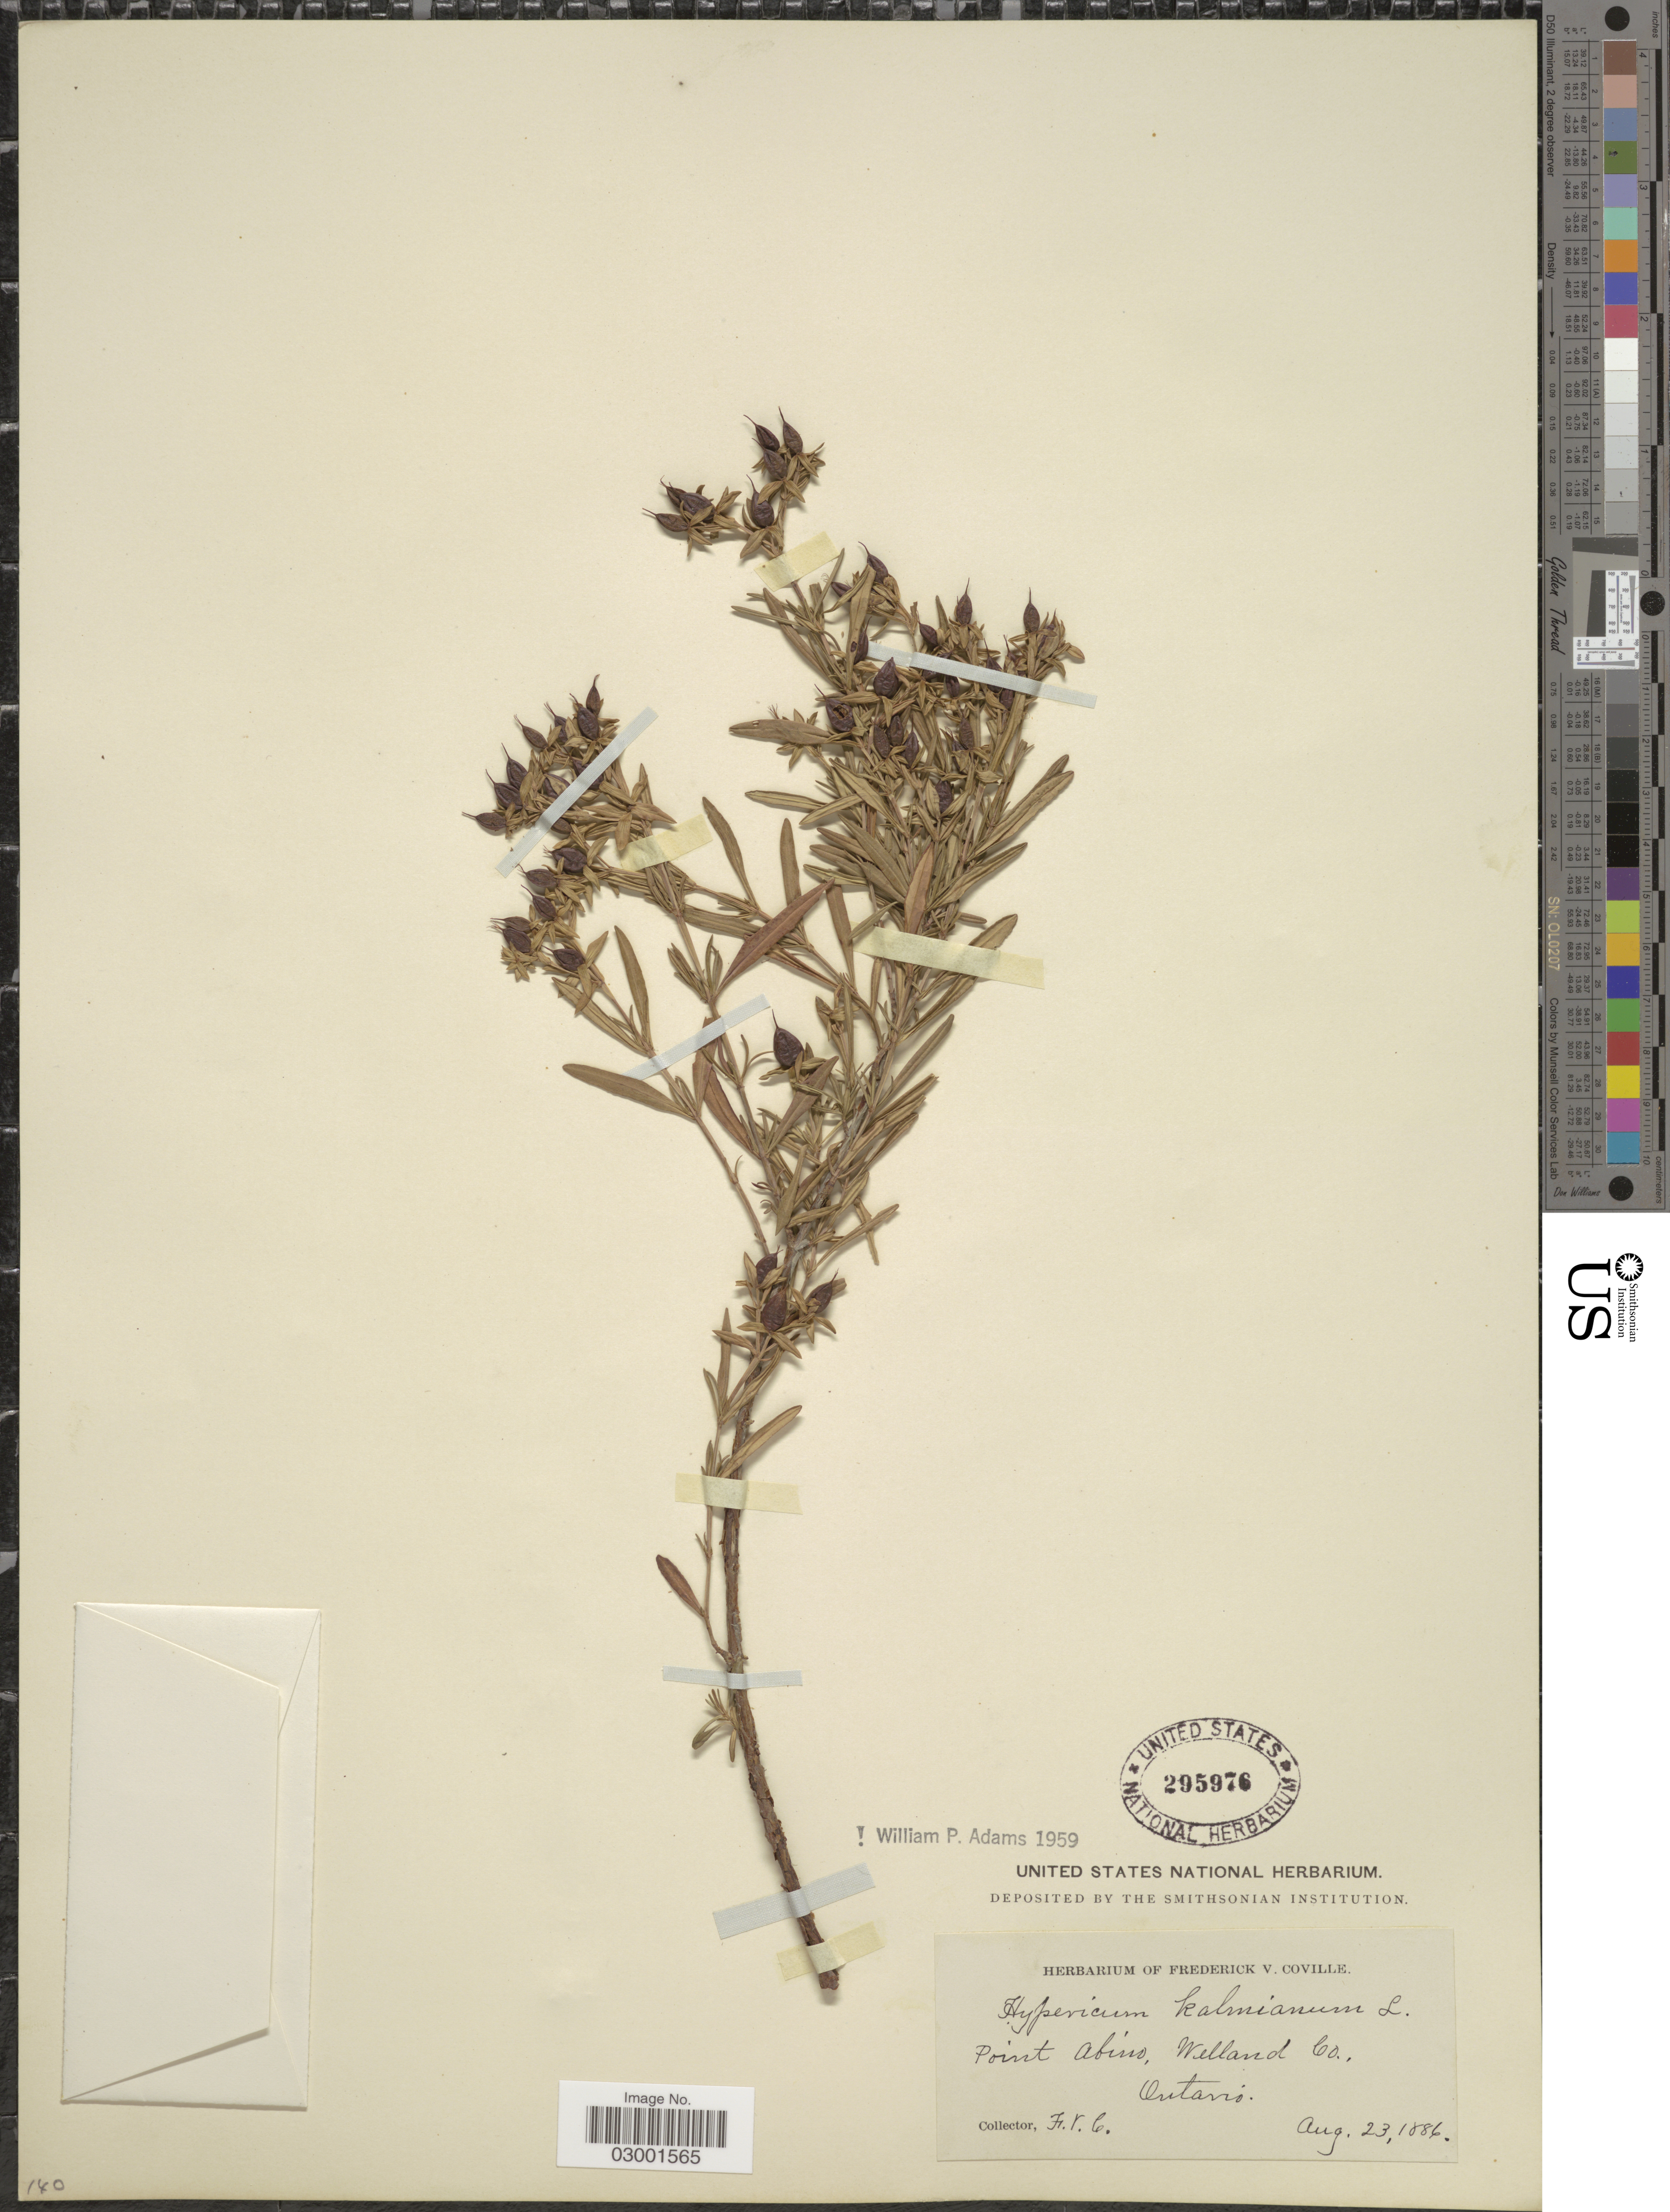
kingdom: Plantae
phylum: Tracheophyta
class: Magnoliopsida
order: Malpighiales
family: Hypericaceae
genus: Hypericum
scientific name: Hypericum kalmianum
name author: L.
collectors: F. V. Coville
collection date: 1886-08-23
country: Canada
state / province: Ontario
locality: Point Abino, Wetland Co.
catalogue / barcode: US 295976